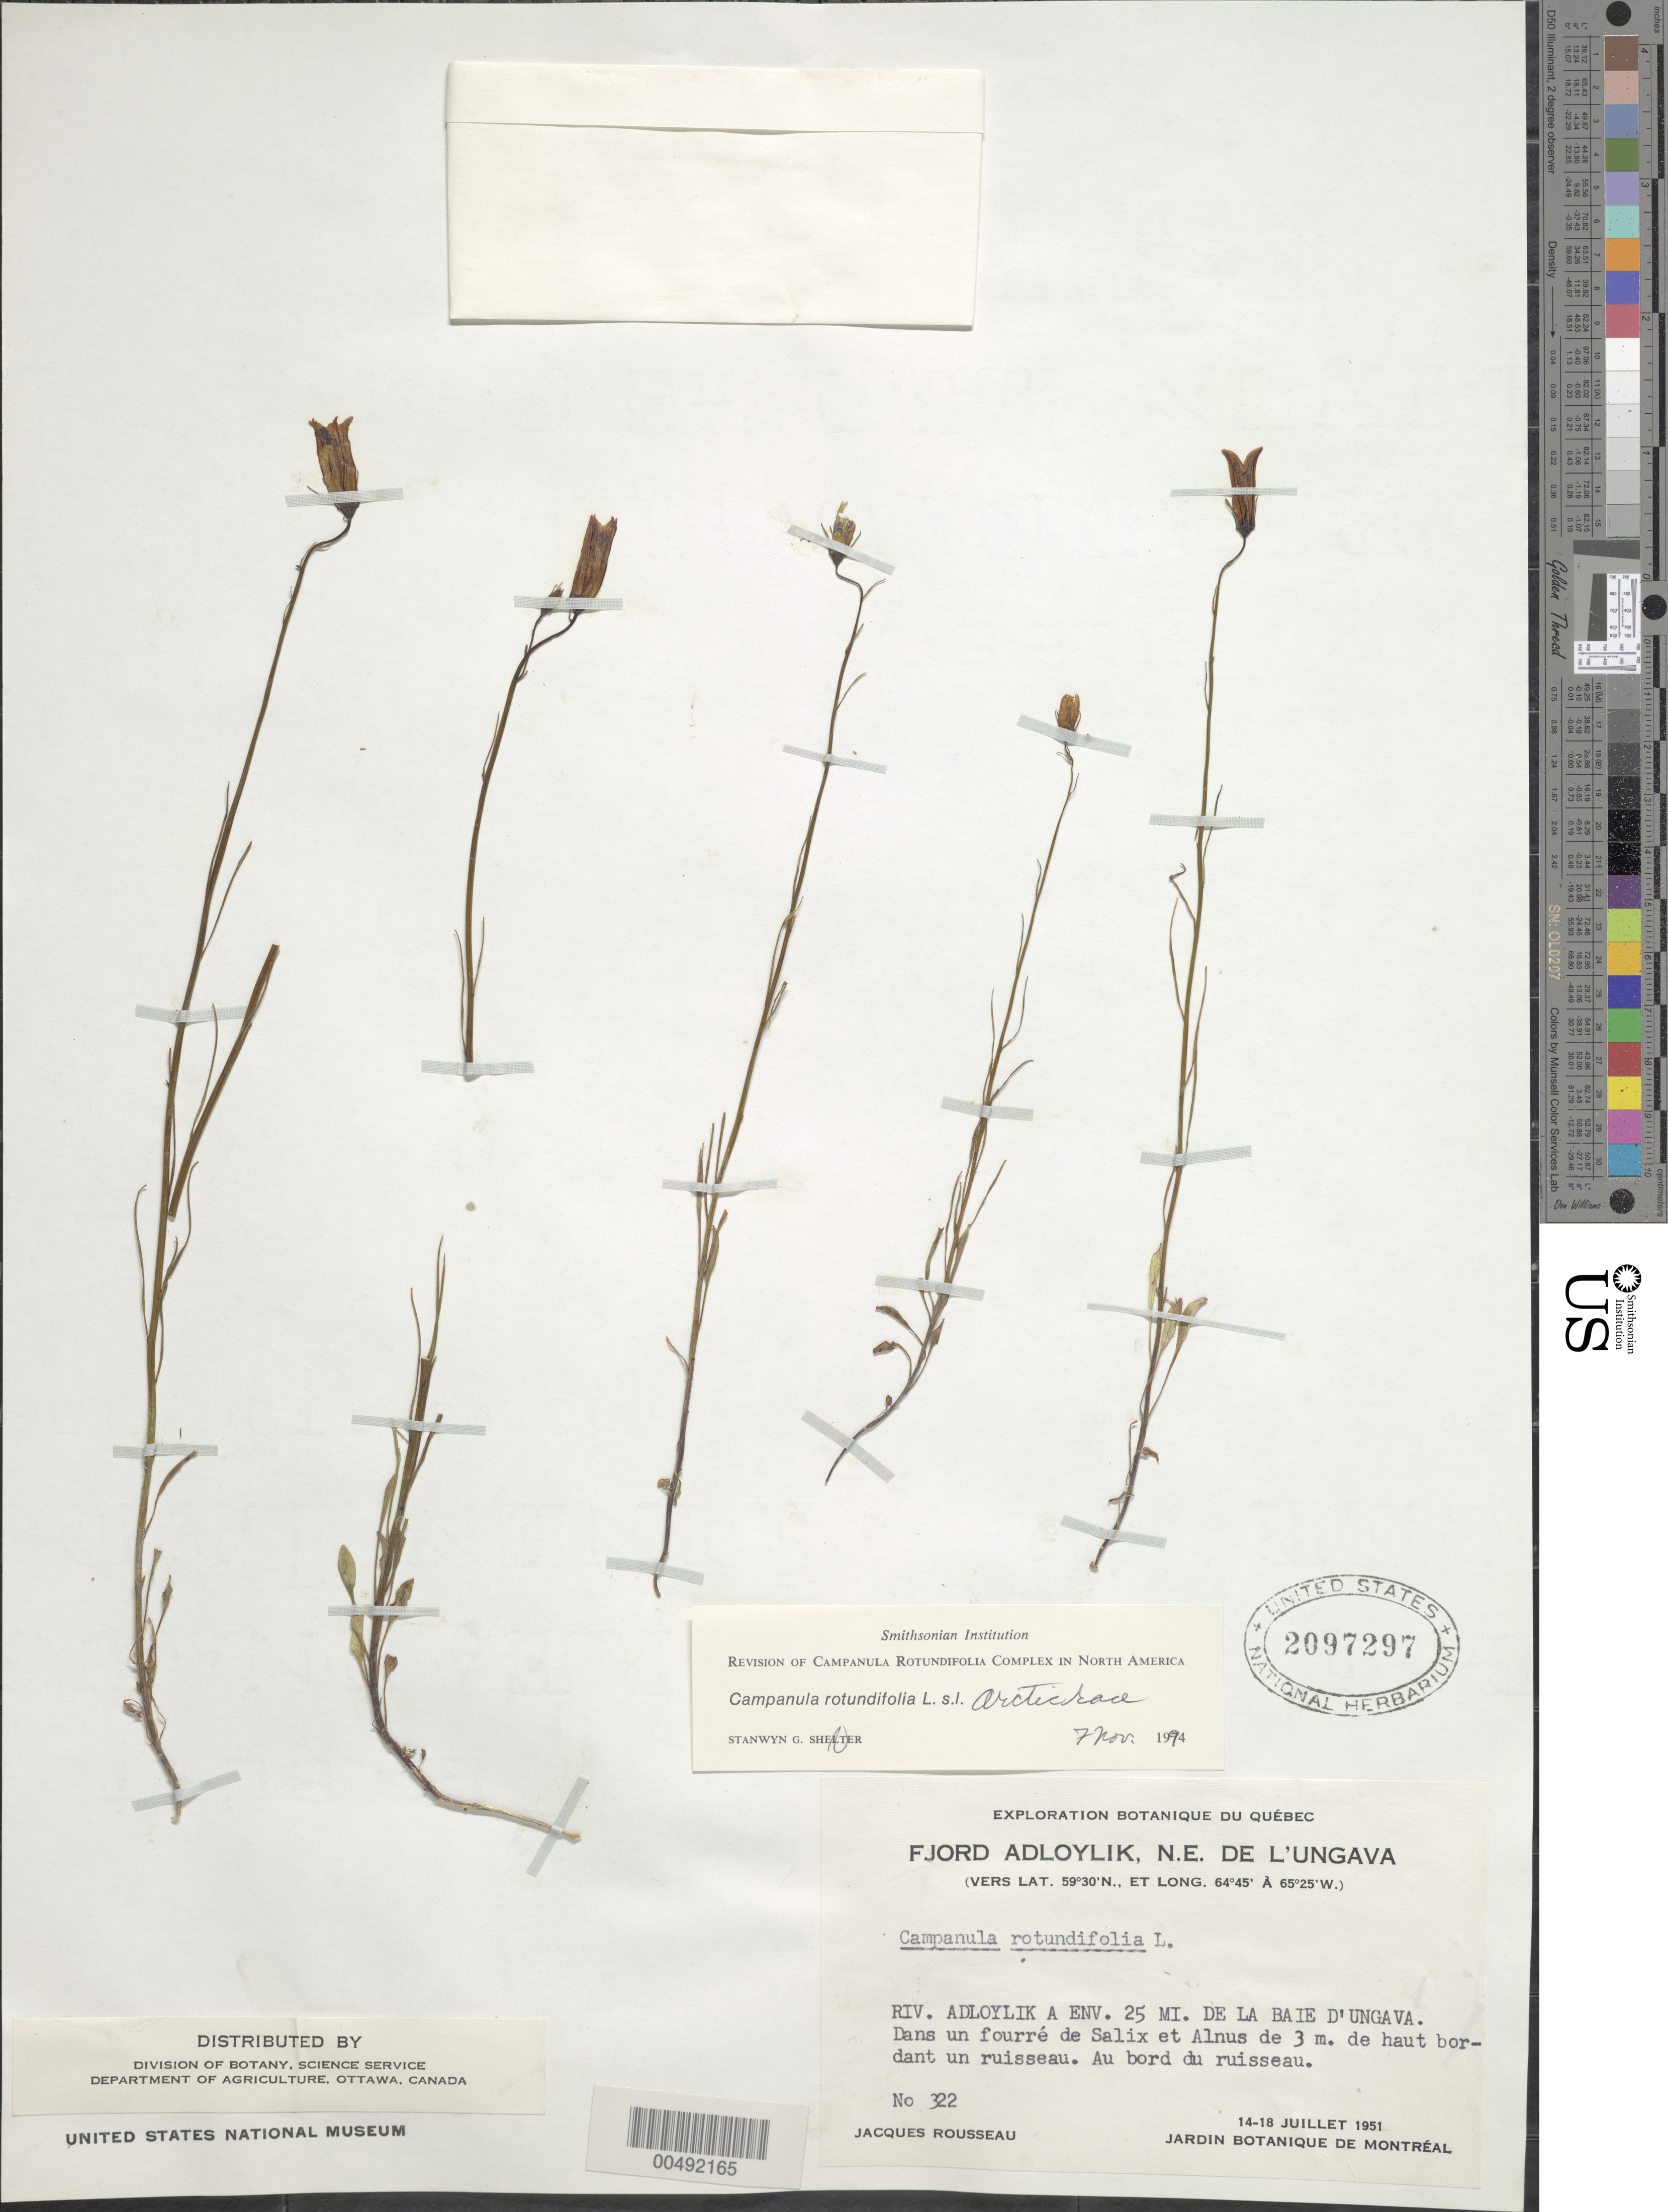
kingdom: Plantae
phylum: Tracheophyta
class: Magnoliopsida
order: Asterales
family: Campanulaceae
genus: Campanula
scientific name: Campanula rotundifolia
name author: L.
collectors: J. Rousseau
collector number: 322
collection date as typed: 14 Jul 1951 to 18 Jul 1951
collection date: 1951-07-14/1951-07-18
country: Canada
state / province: Quebec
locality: Riv. Adloylik a env. 25 mi. de la baie D'Ungava (lat/long recorded as: lat=59:30:0:N long=:::)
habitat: Dans un fourre de Salix et Alnus de 3 m. de haut bordant un ruisseau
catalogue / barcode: US 2097297